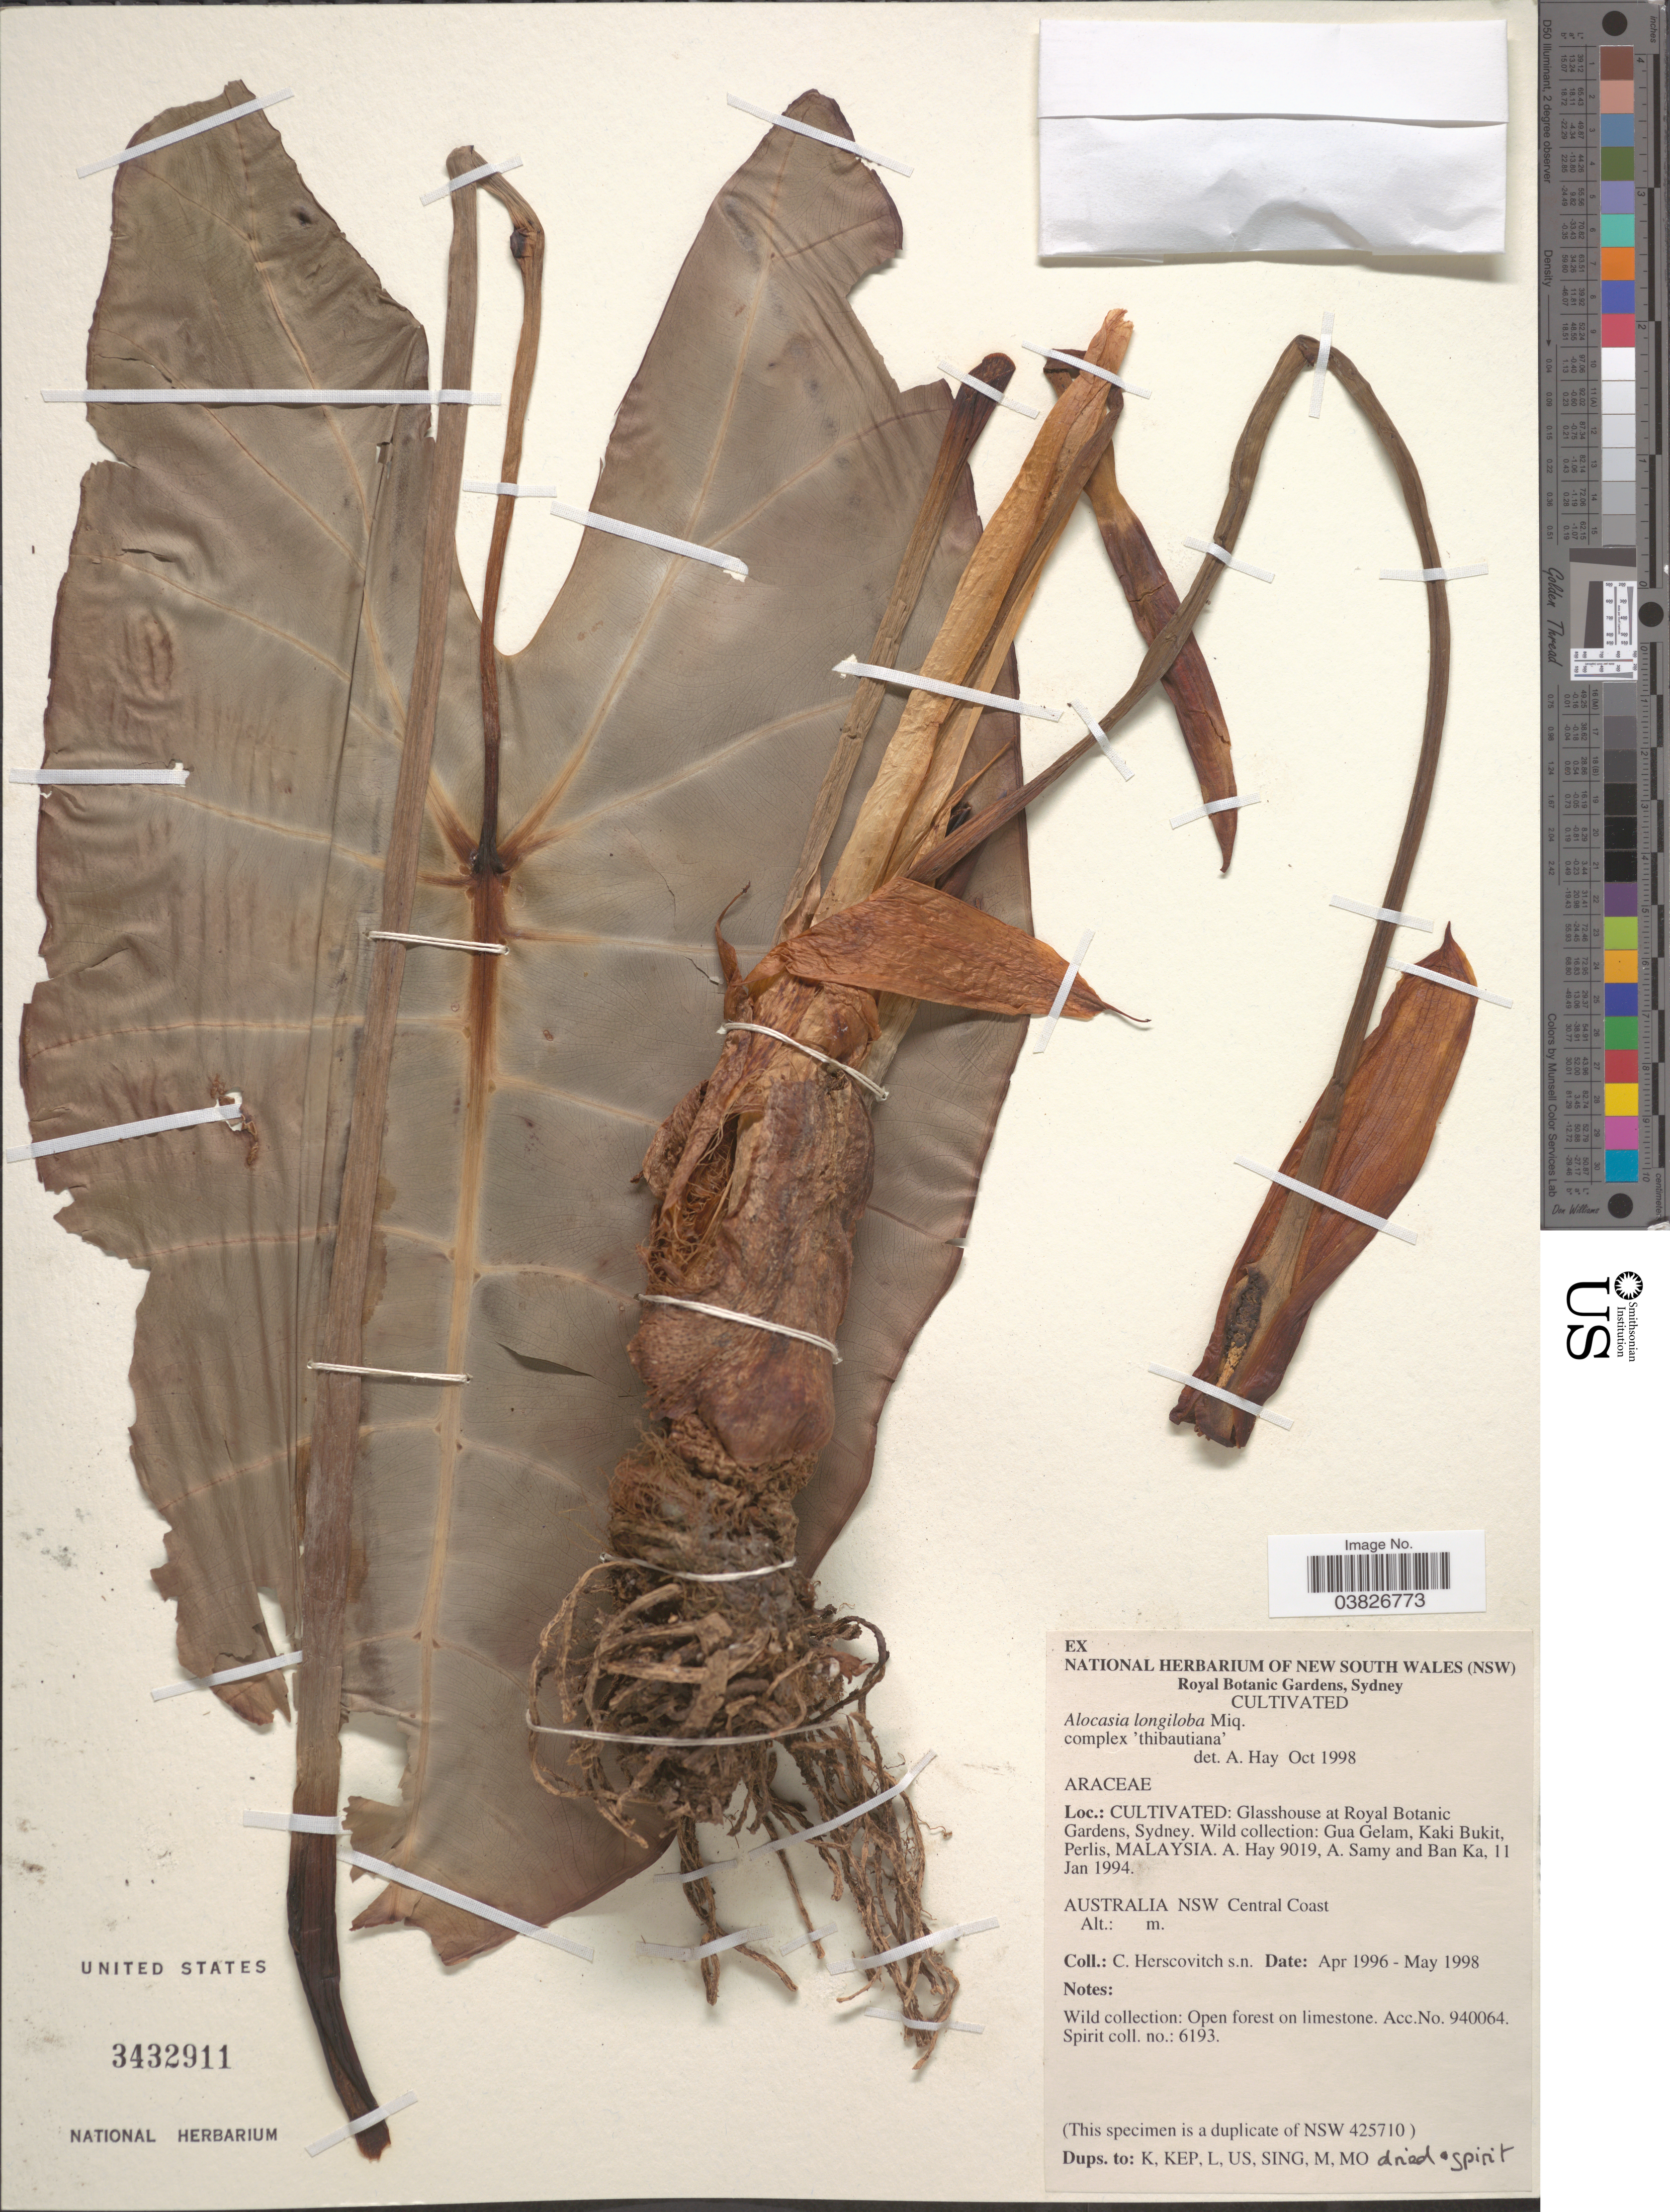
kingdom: Plantae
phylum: Tracheophyta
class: Liliopsida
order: Alismatales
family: Araceae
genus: Alocasia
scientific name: Alocasia longiloba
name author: Miq.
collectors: C. Herscovitch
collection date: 1996-04/1998-05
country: Australia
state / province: New South Wales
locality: Glasshouse at Royal Botanic Gardens, Sydney. Central Coast.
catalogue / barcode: US 3432911